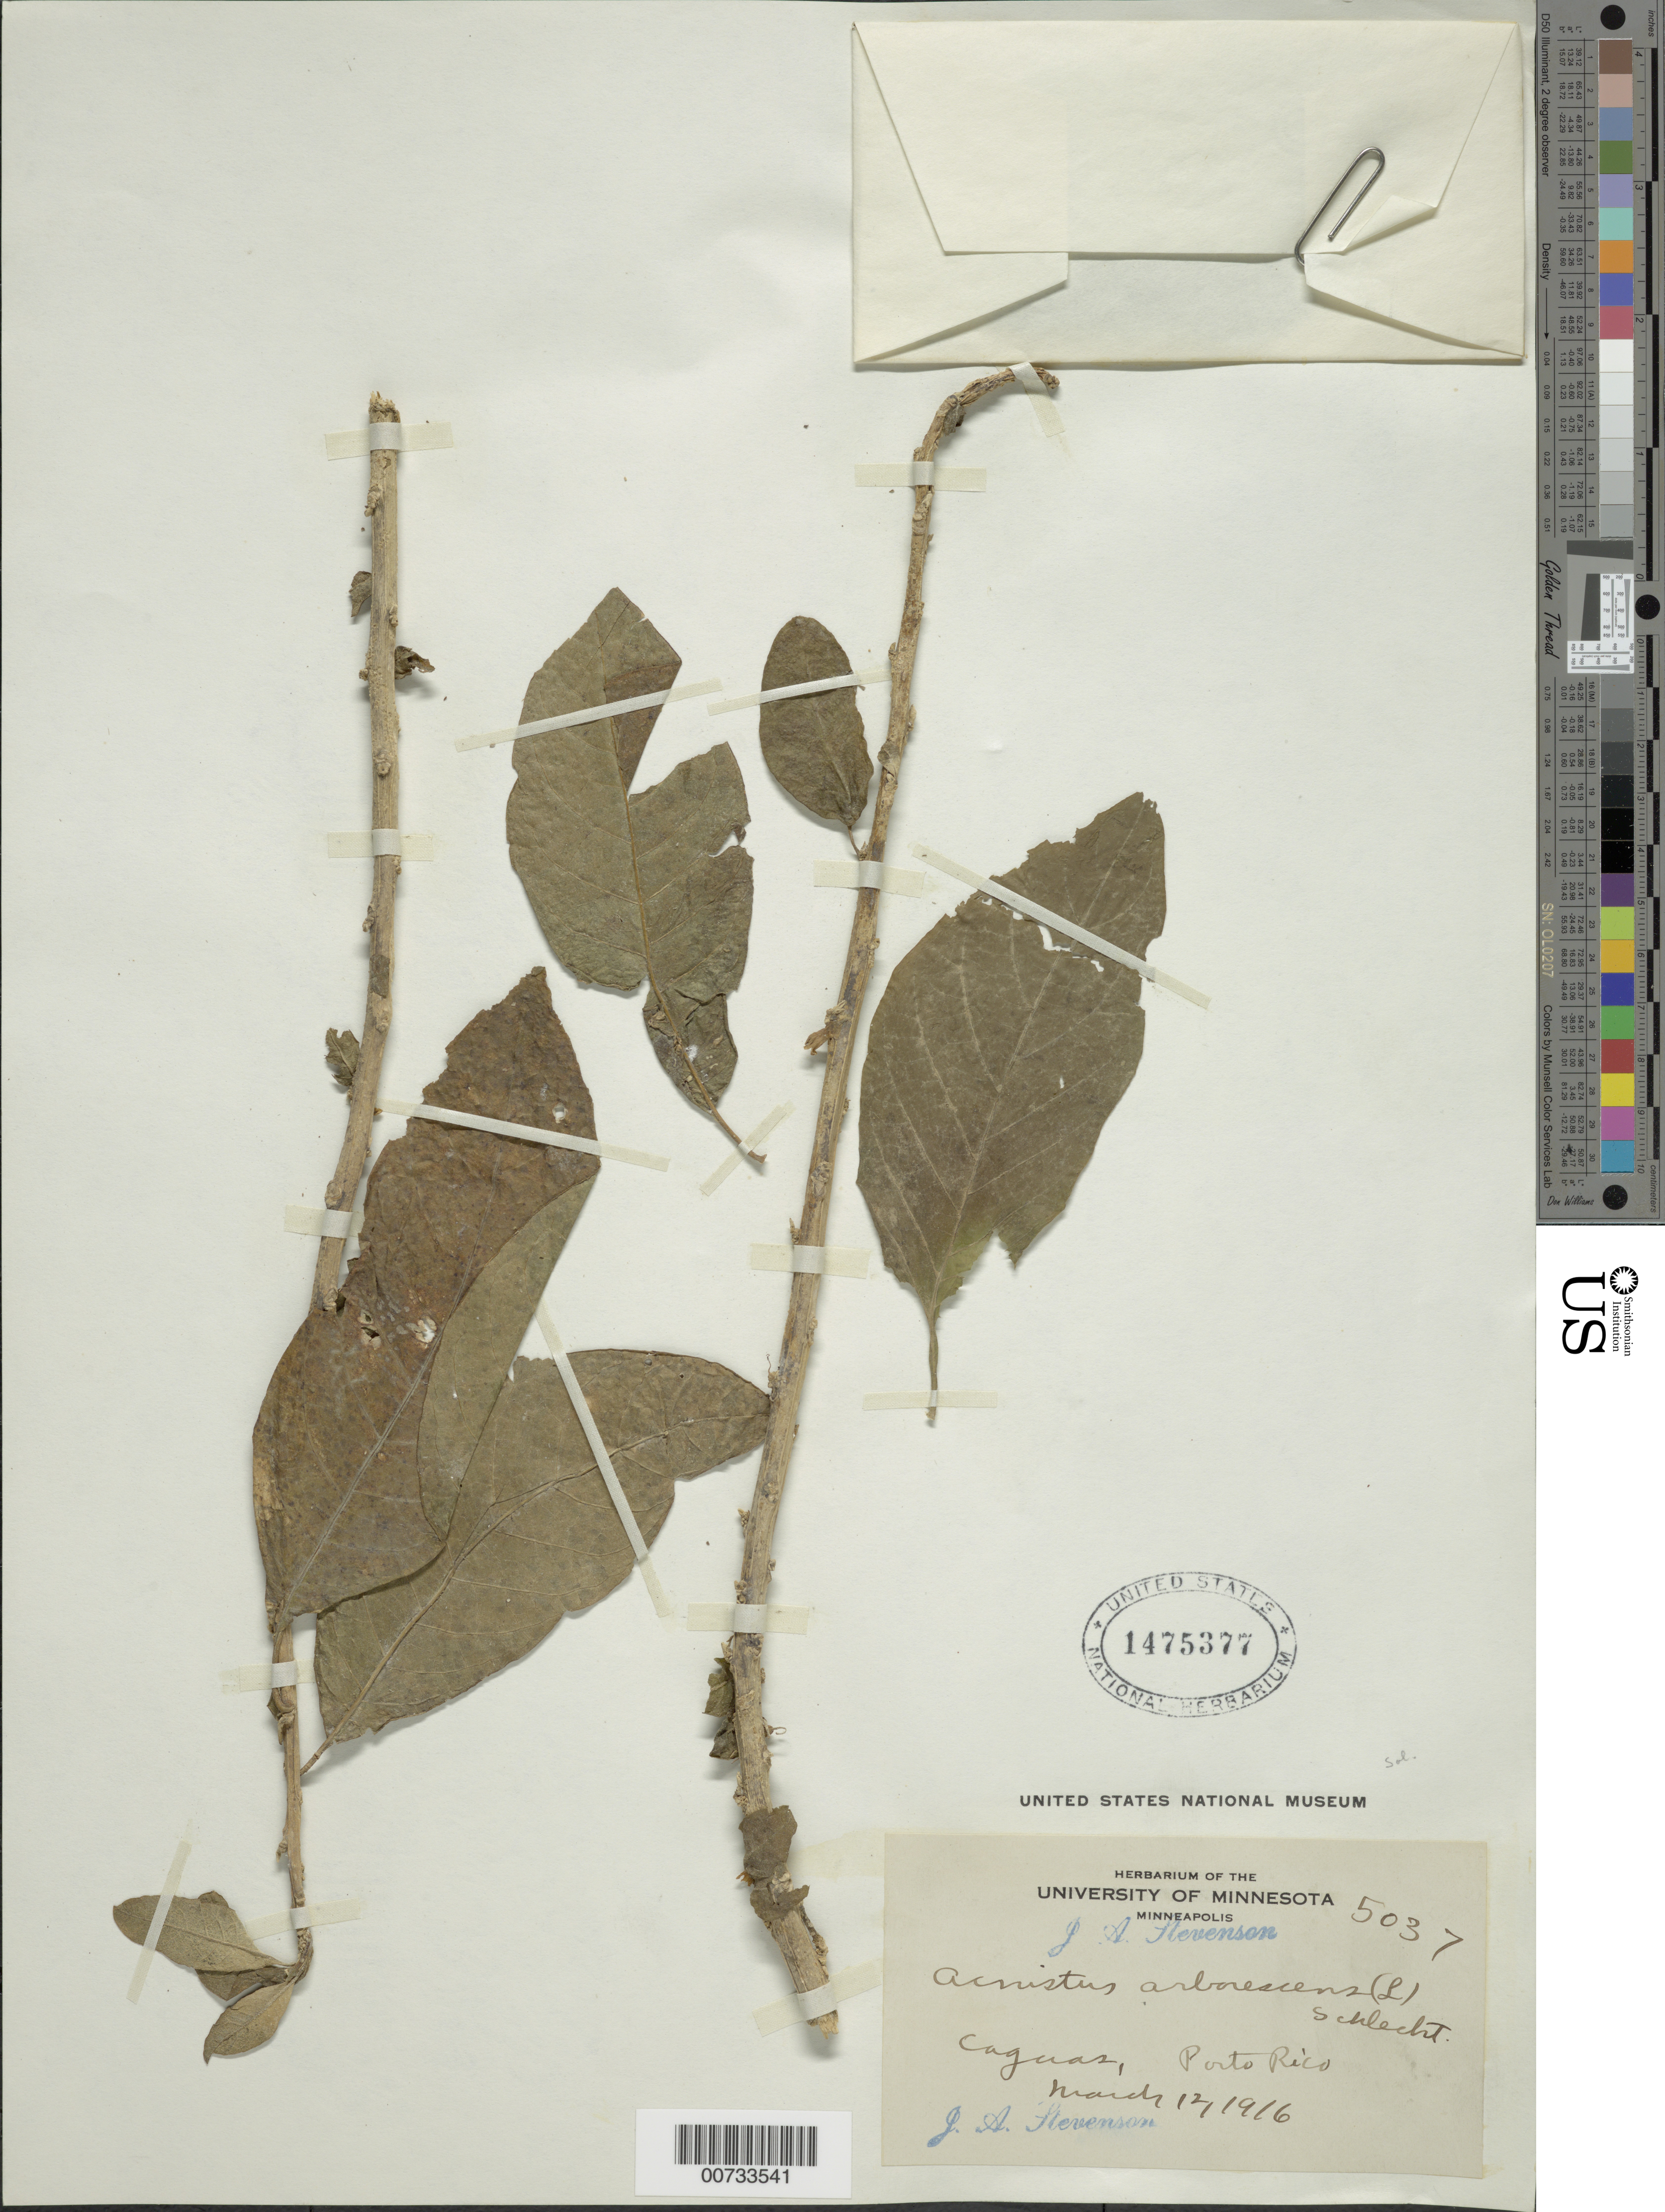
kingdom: Plantae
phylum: Tracheophyta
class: Magnoliopsida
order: Solanales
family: Solanaceae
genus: Acnistus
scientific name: Acnistus arborescens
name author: (L.) Schltdl.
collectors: J. Stevenson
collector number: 5037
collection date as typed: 12 Mar 1916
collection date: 1916-03-12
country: Puerto Rico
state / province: Caguas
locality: Caguas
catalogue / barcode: US 1475377